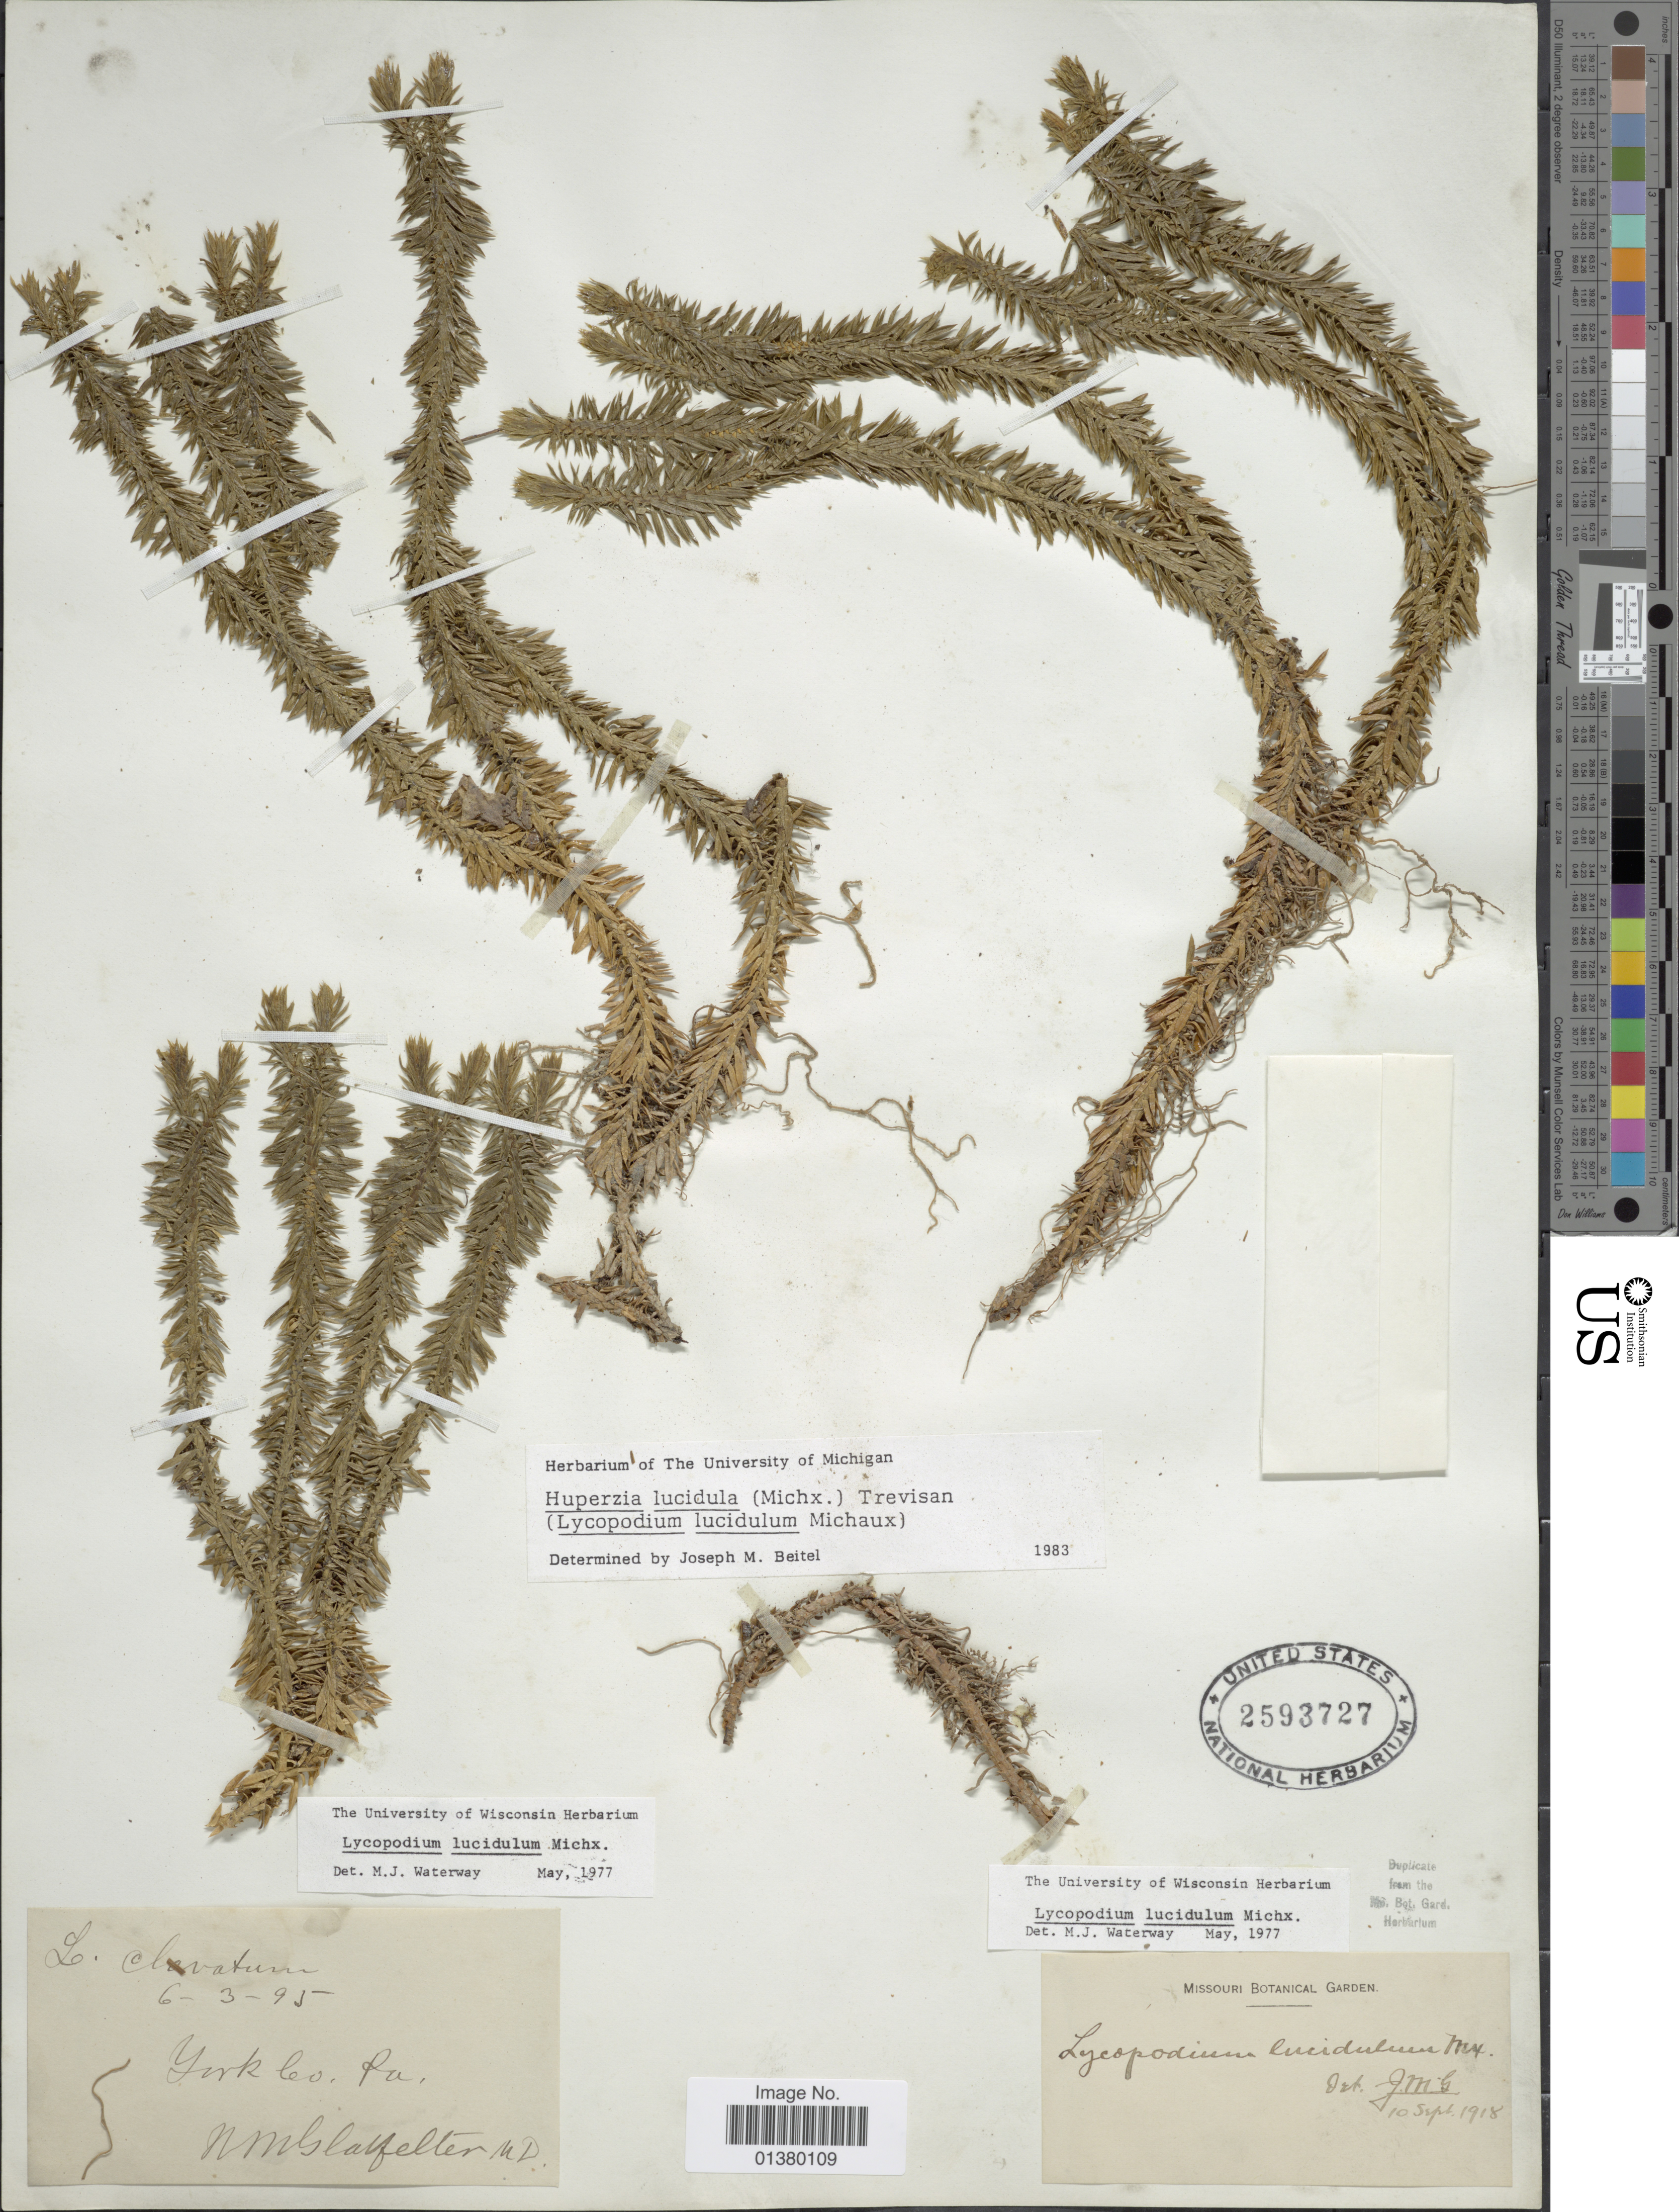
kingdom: Plantae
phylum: Tracheophyta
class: Lycopodiopsida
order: Lycopodiales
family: Lycopodiaceae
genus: Huperzia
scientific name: Huperzia lucidula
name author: (Michx.) Trevis.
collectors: W. Gladfelter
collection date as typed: Transcribed d/m/y: 6/3/95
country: United States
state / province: Pennsylvania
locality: York Co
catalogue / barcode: US 2593727